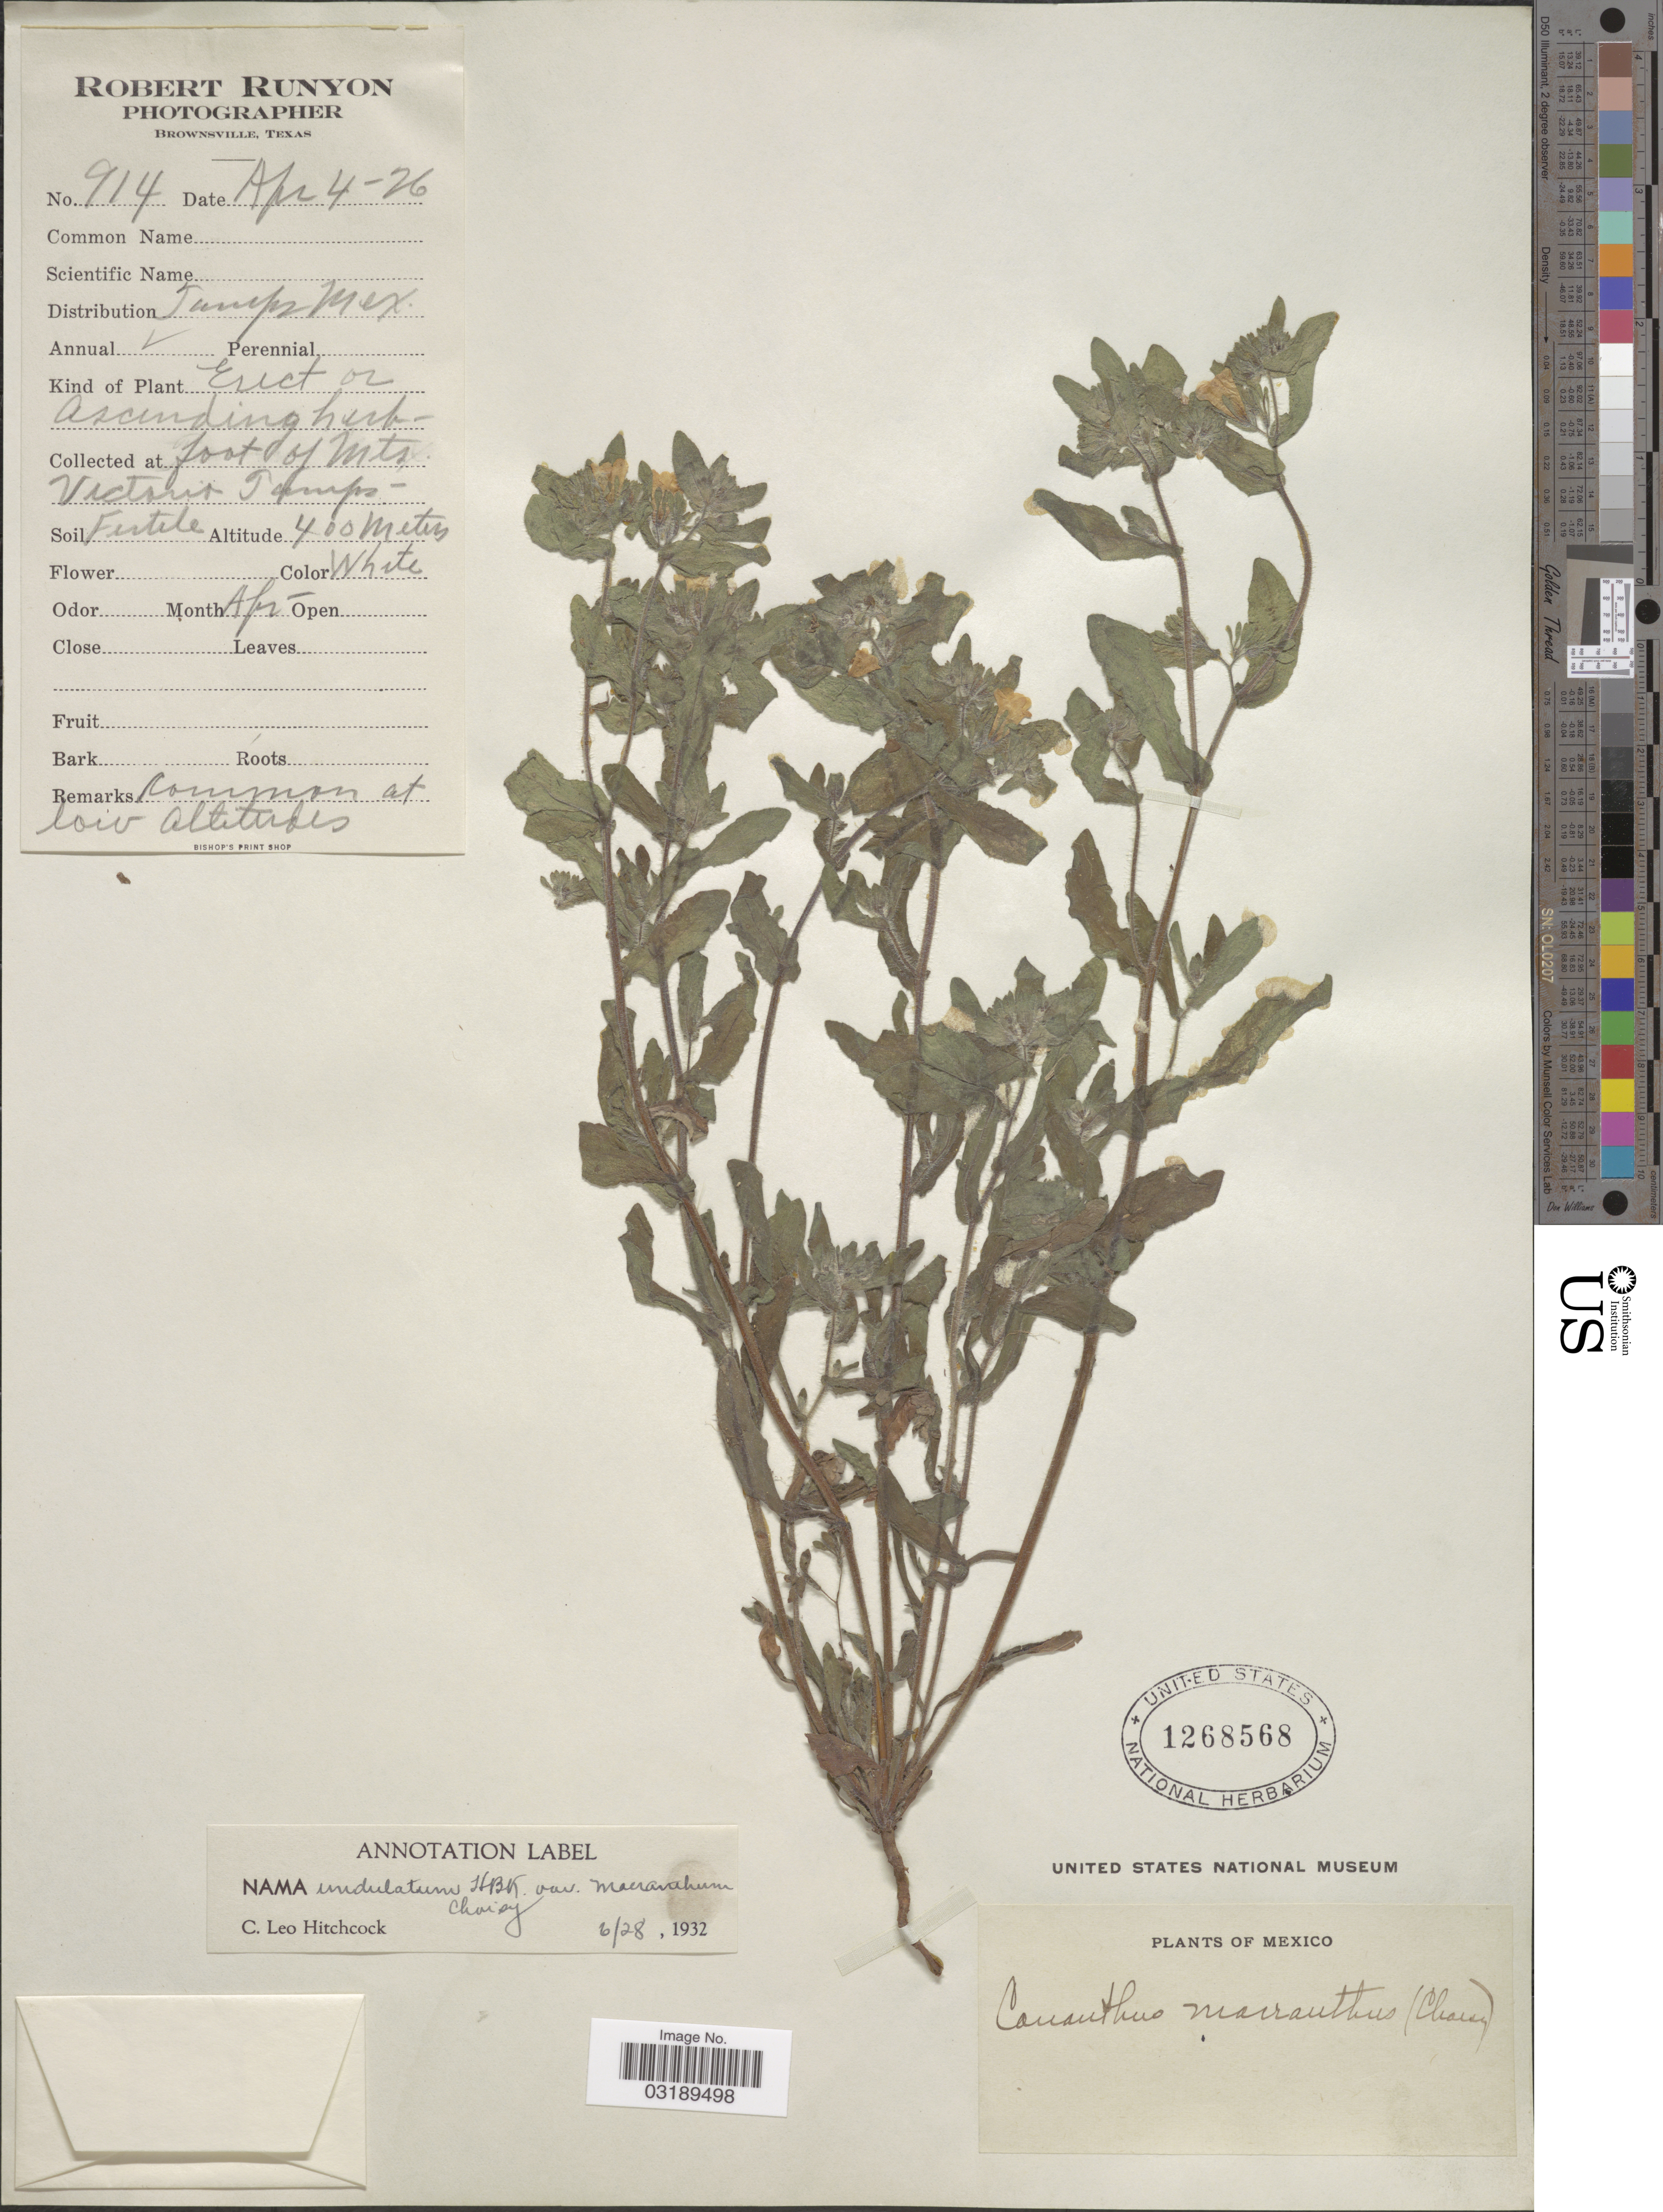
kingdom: Plantae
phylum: Tracheophyta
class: Magnoliopsida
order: Boraginales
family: Namaceae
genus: Nama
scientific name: Nama undulatum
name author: Kunth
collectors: R. Runyon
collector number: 914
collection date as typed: Transcribed d/m/y: 4/4/26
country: Mexico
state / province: Tamaulipas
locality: Tamps Mex. Foot of Mts. Victoria Tamps.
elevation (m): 400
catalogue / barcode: US 1268568